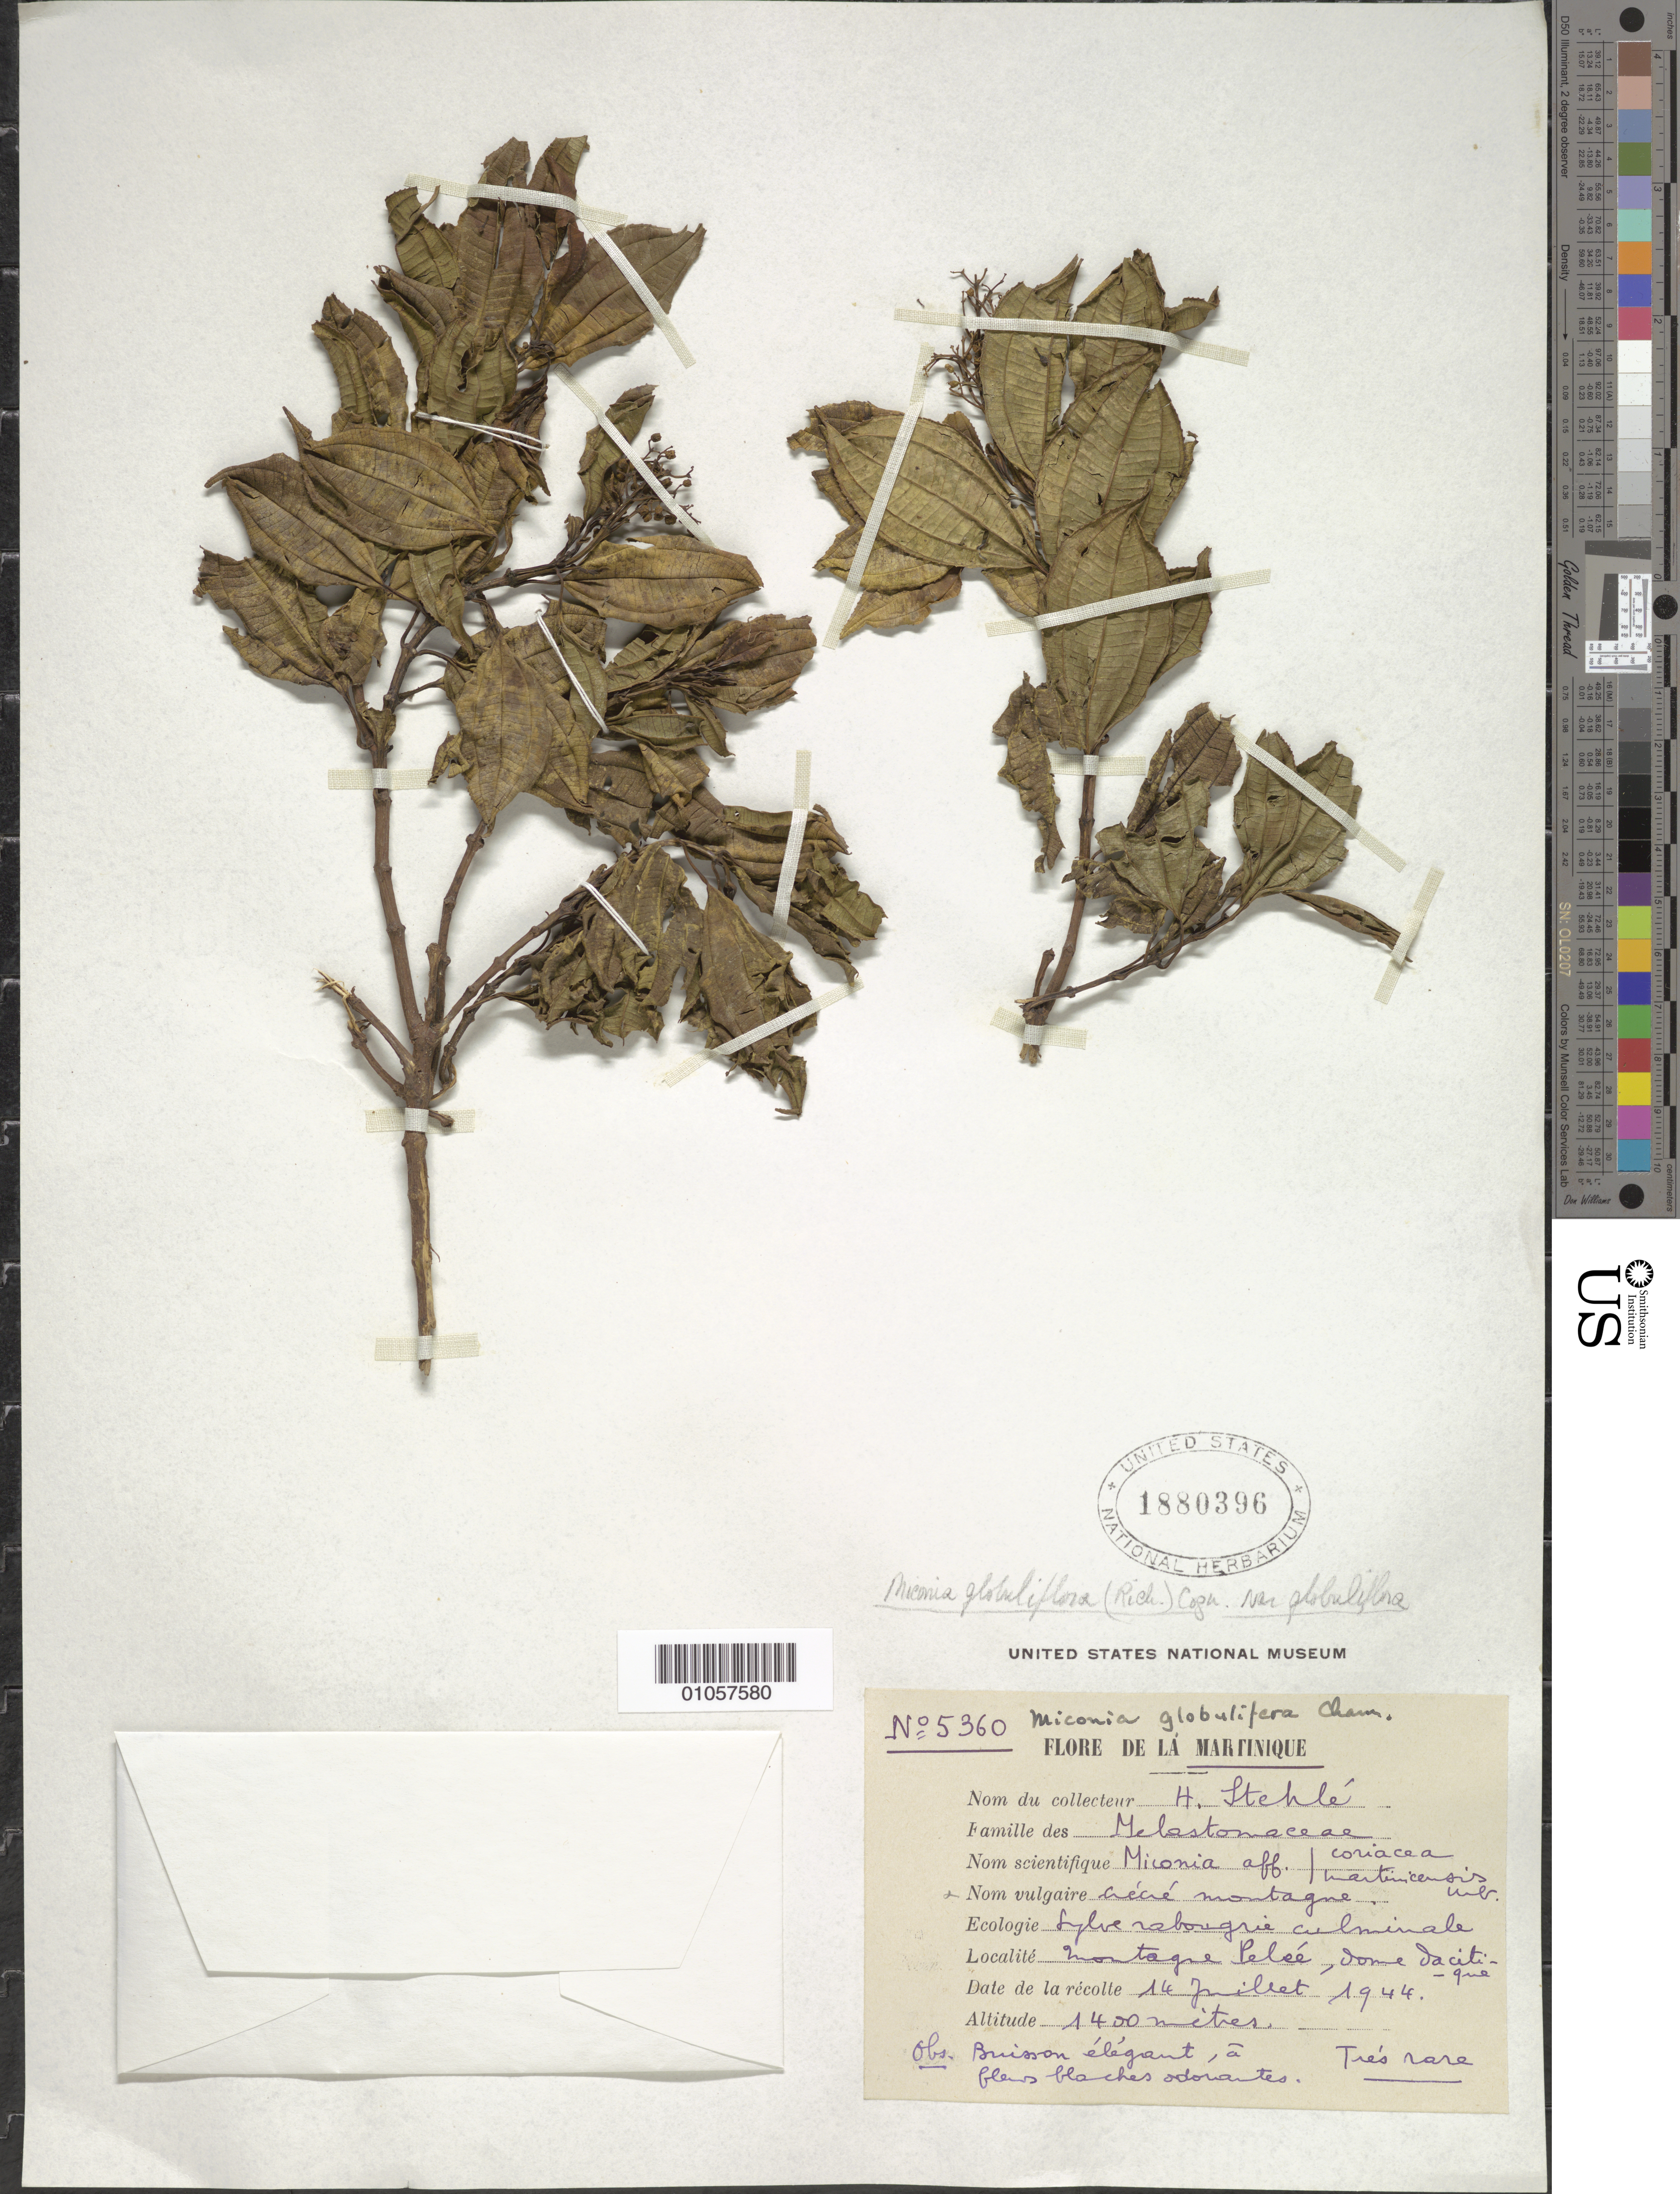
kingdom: Plantae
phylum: Tracheophyta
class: Magnoliopsida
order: Myrtales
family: Melastomataceae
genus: Miconia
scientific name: Miconia globulifera var. globulifera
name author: (Rich.) Cogn.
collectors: H. Stehlé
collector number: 5360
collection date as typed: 14 Jul 1944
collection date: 1944-07-14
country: Martinique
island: Martinique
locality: Montagne Pelée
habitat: Sylve rabougrie culminale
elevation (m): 1400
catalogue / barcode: US 1880396